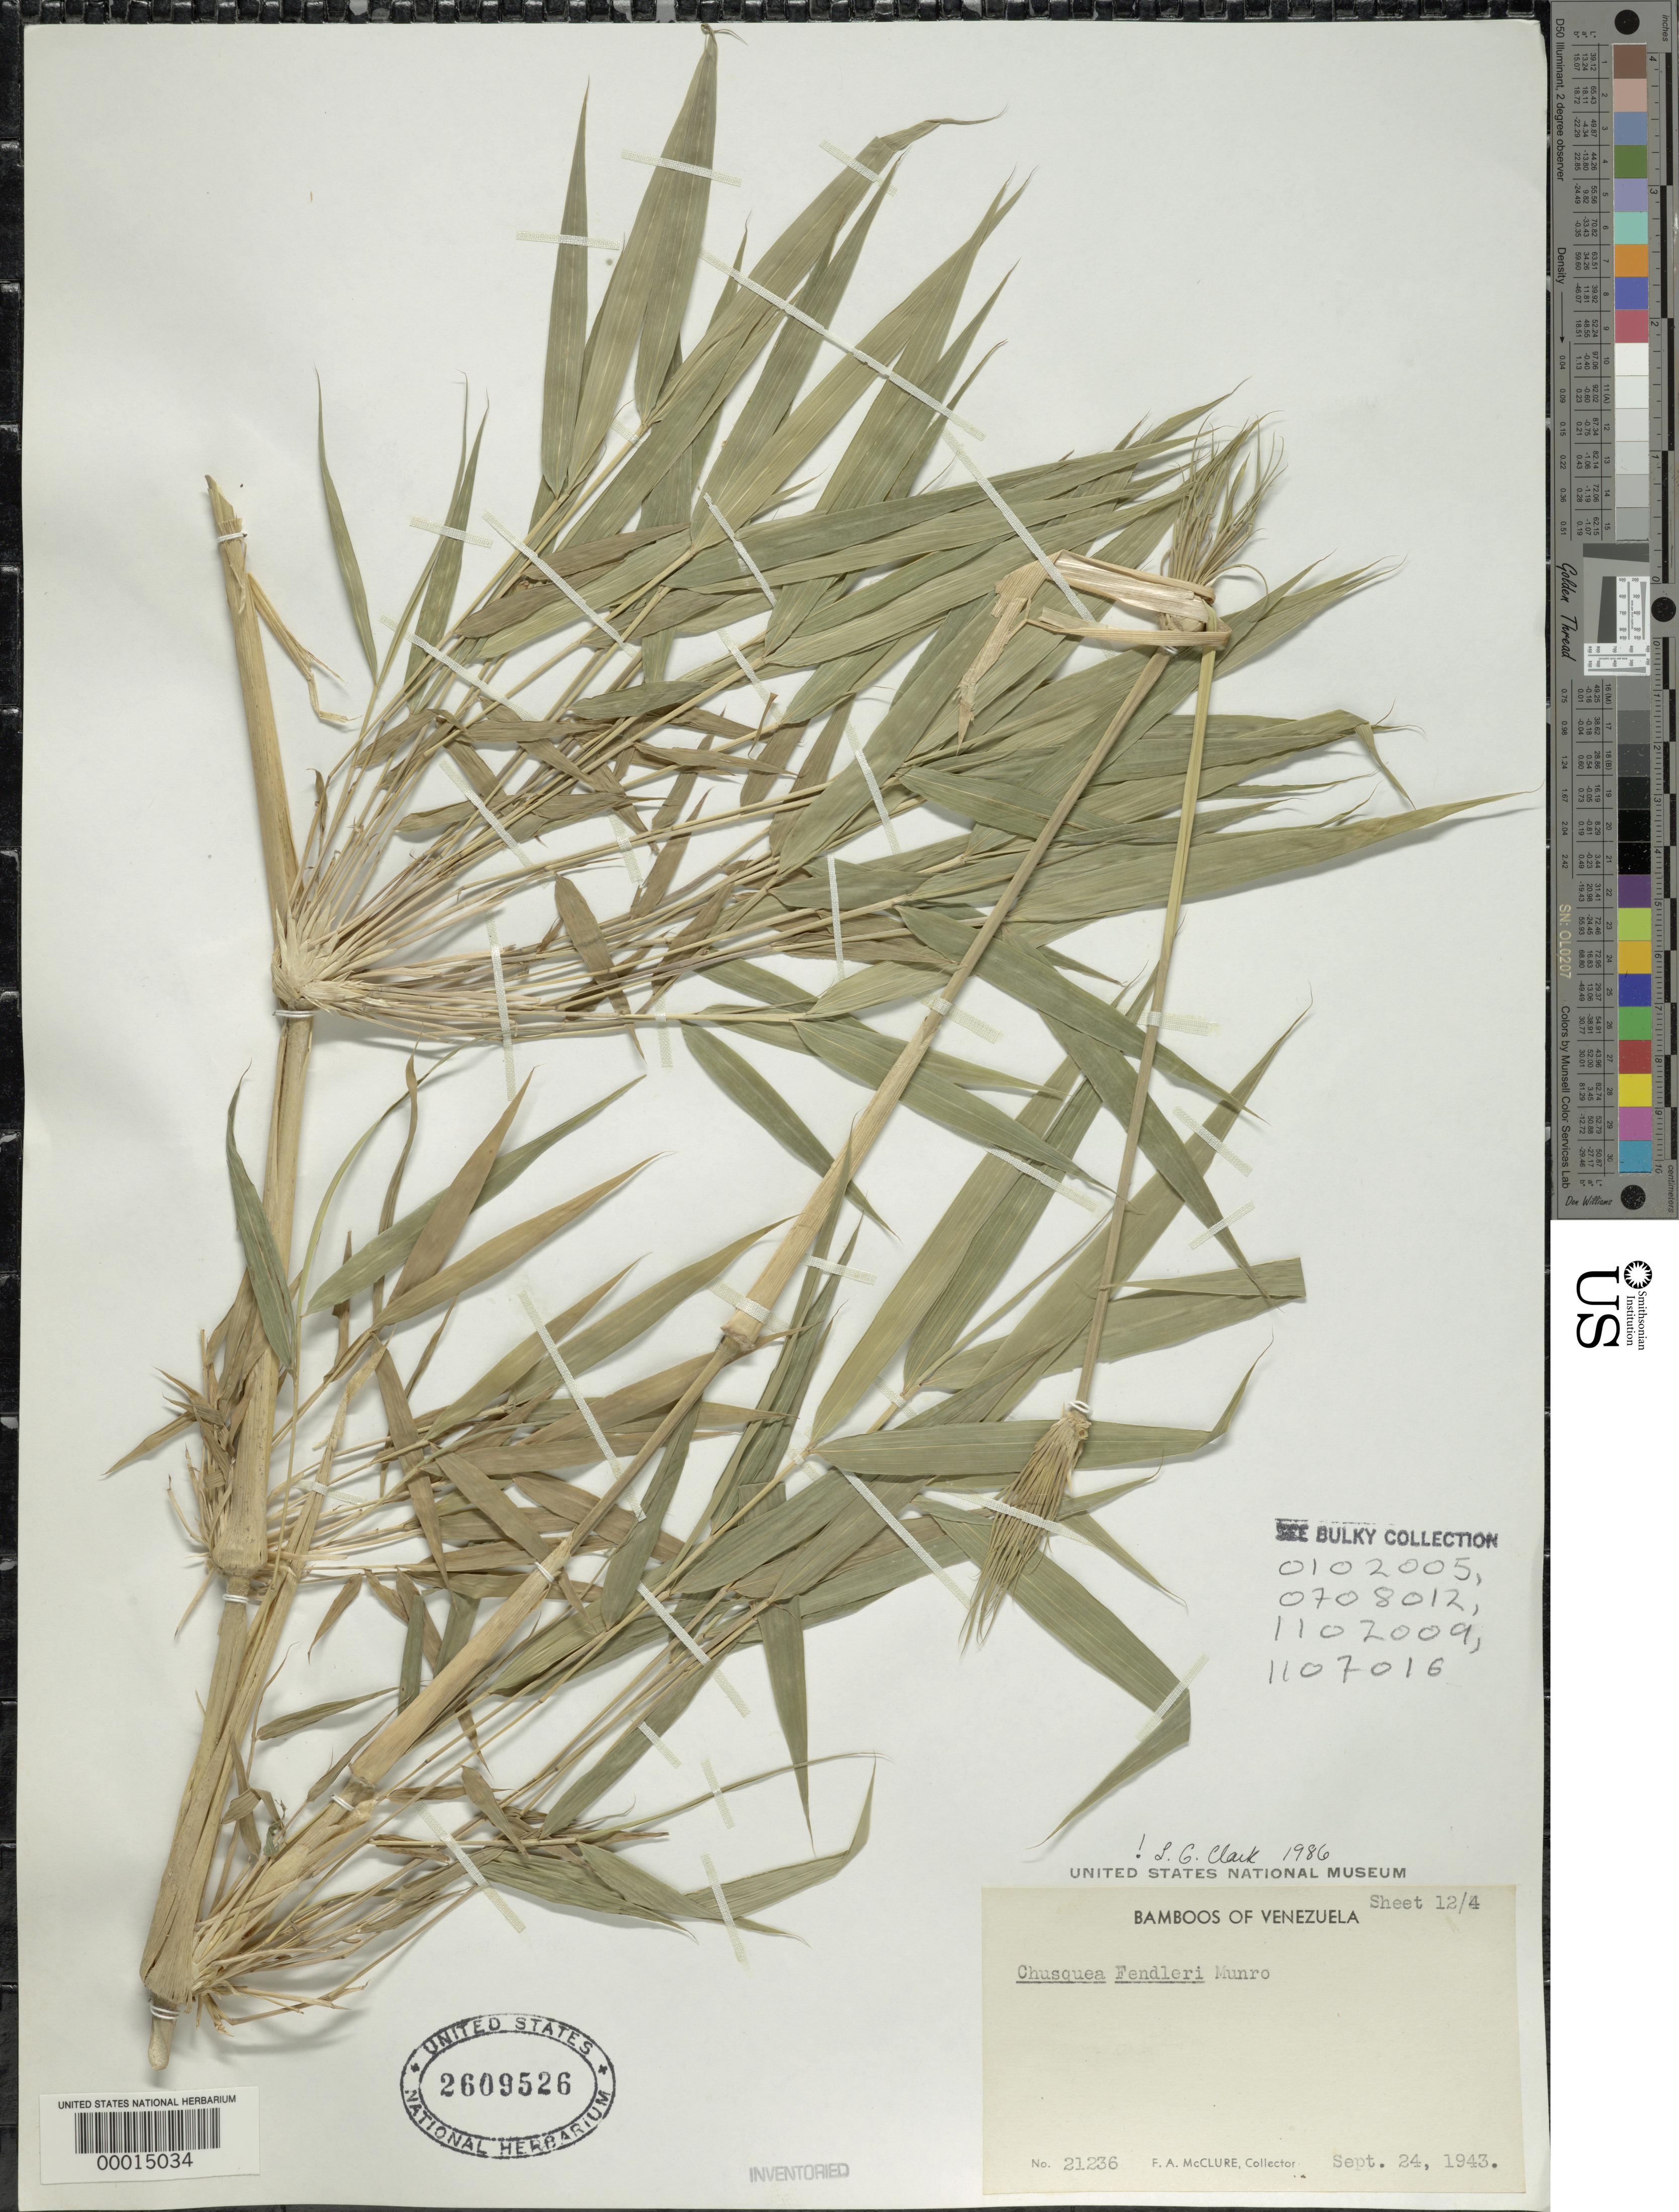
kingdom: Plantae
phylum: Tracheophyta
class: Liliopsida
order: Poales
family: Poaceae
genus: Chusquea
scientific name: Chusquea fendleri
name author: Munro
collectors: F. A. McClure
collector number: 21236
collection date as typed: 24 Sep 1943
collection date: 1943-09-24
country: Venezuela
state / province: Distrito Federal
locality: El junquito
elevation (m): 2000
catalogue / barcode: US 2609526